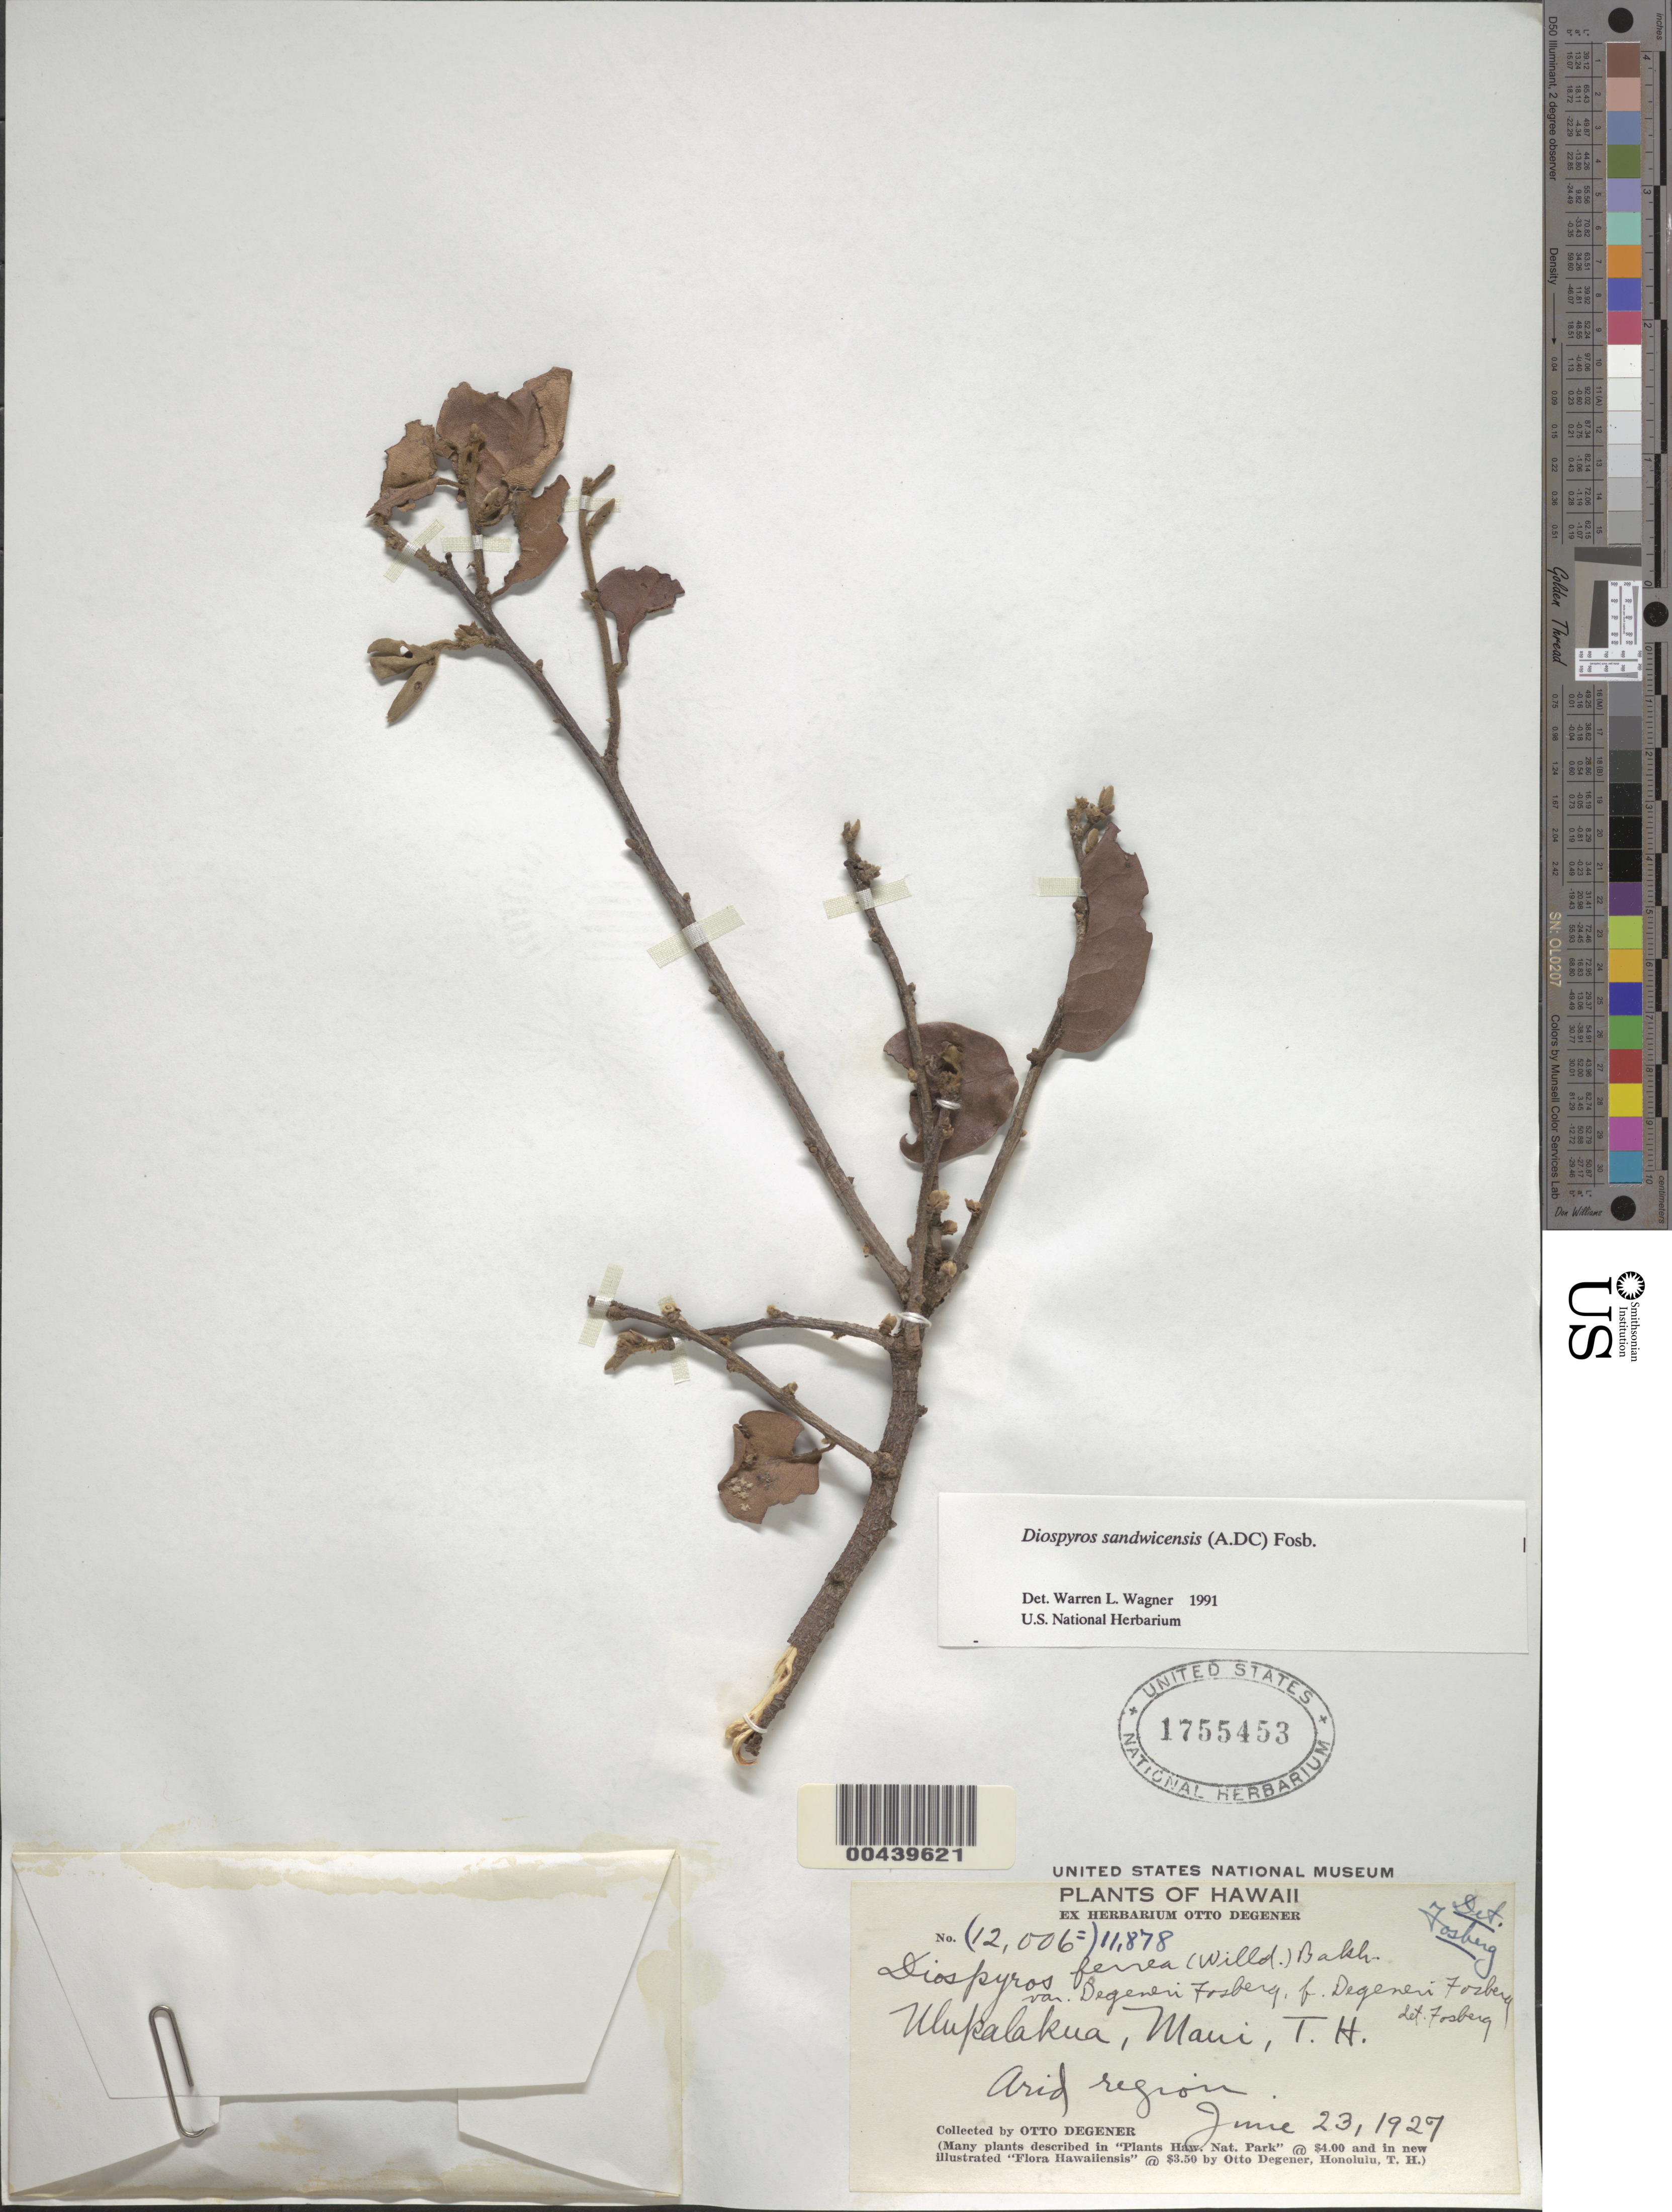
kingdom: Plantae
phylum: Tracheophyta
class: Magnoliopsida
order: Ericales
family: Ebenaceae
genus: Diospyros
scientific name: Diospyros sandwicensis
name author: (A. DC.) Fosberg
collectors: O. Degener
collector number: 11878 (12006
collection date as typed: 23 Jun 1927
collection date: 1927-06-23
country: United States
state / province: Hawaii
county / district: Maui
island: Maui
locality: Ulupalakua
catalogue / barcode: US 1755453